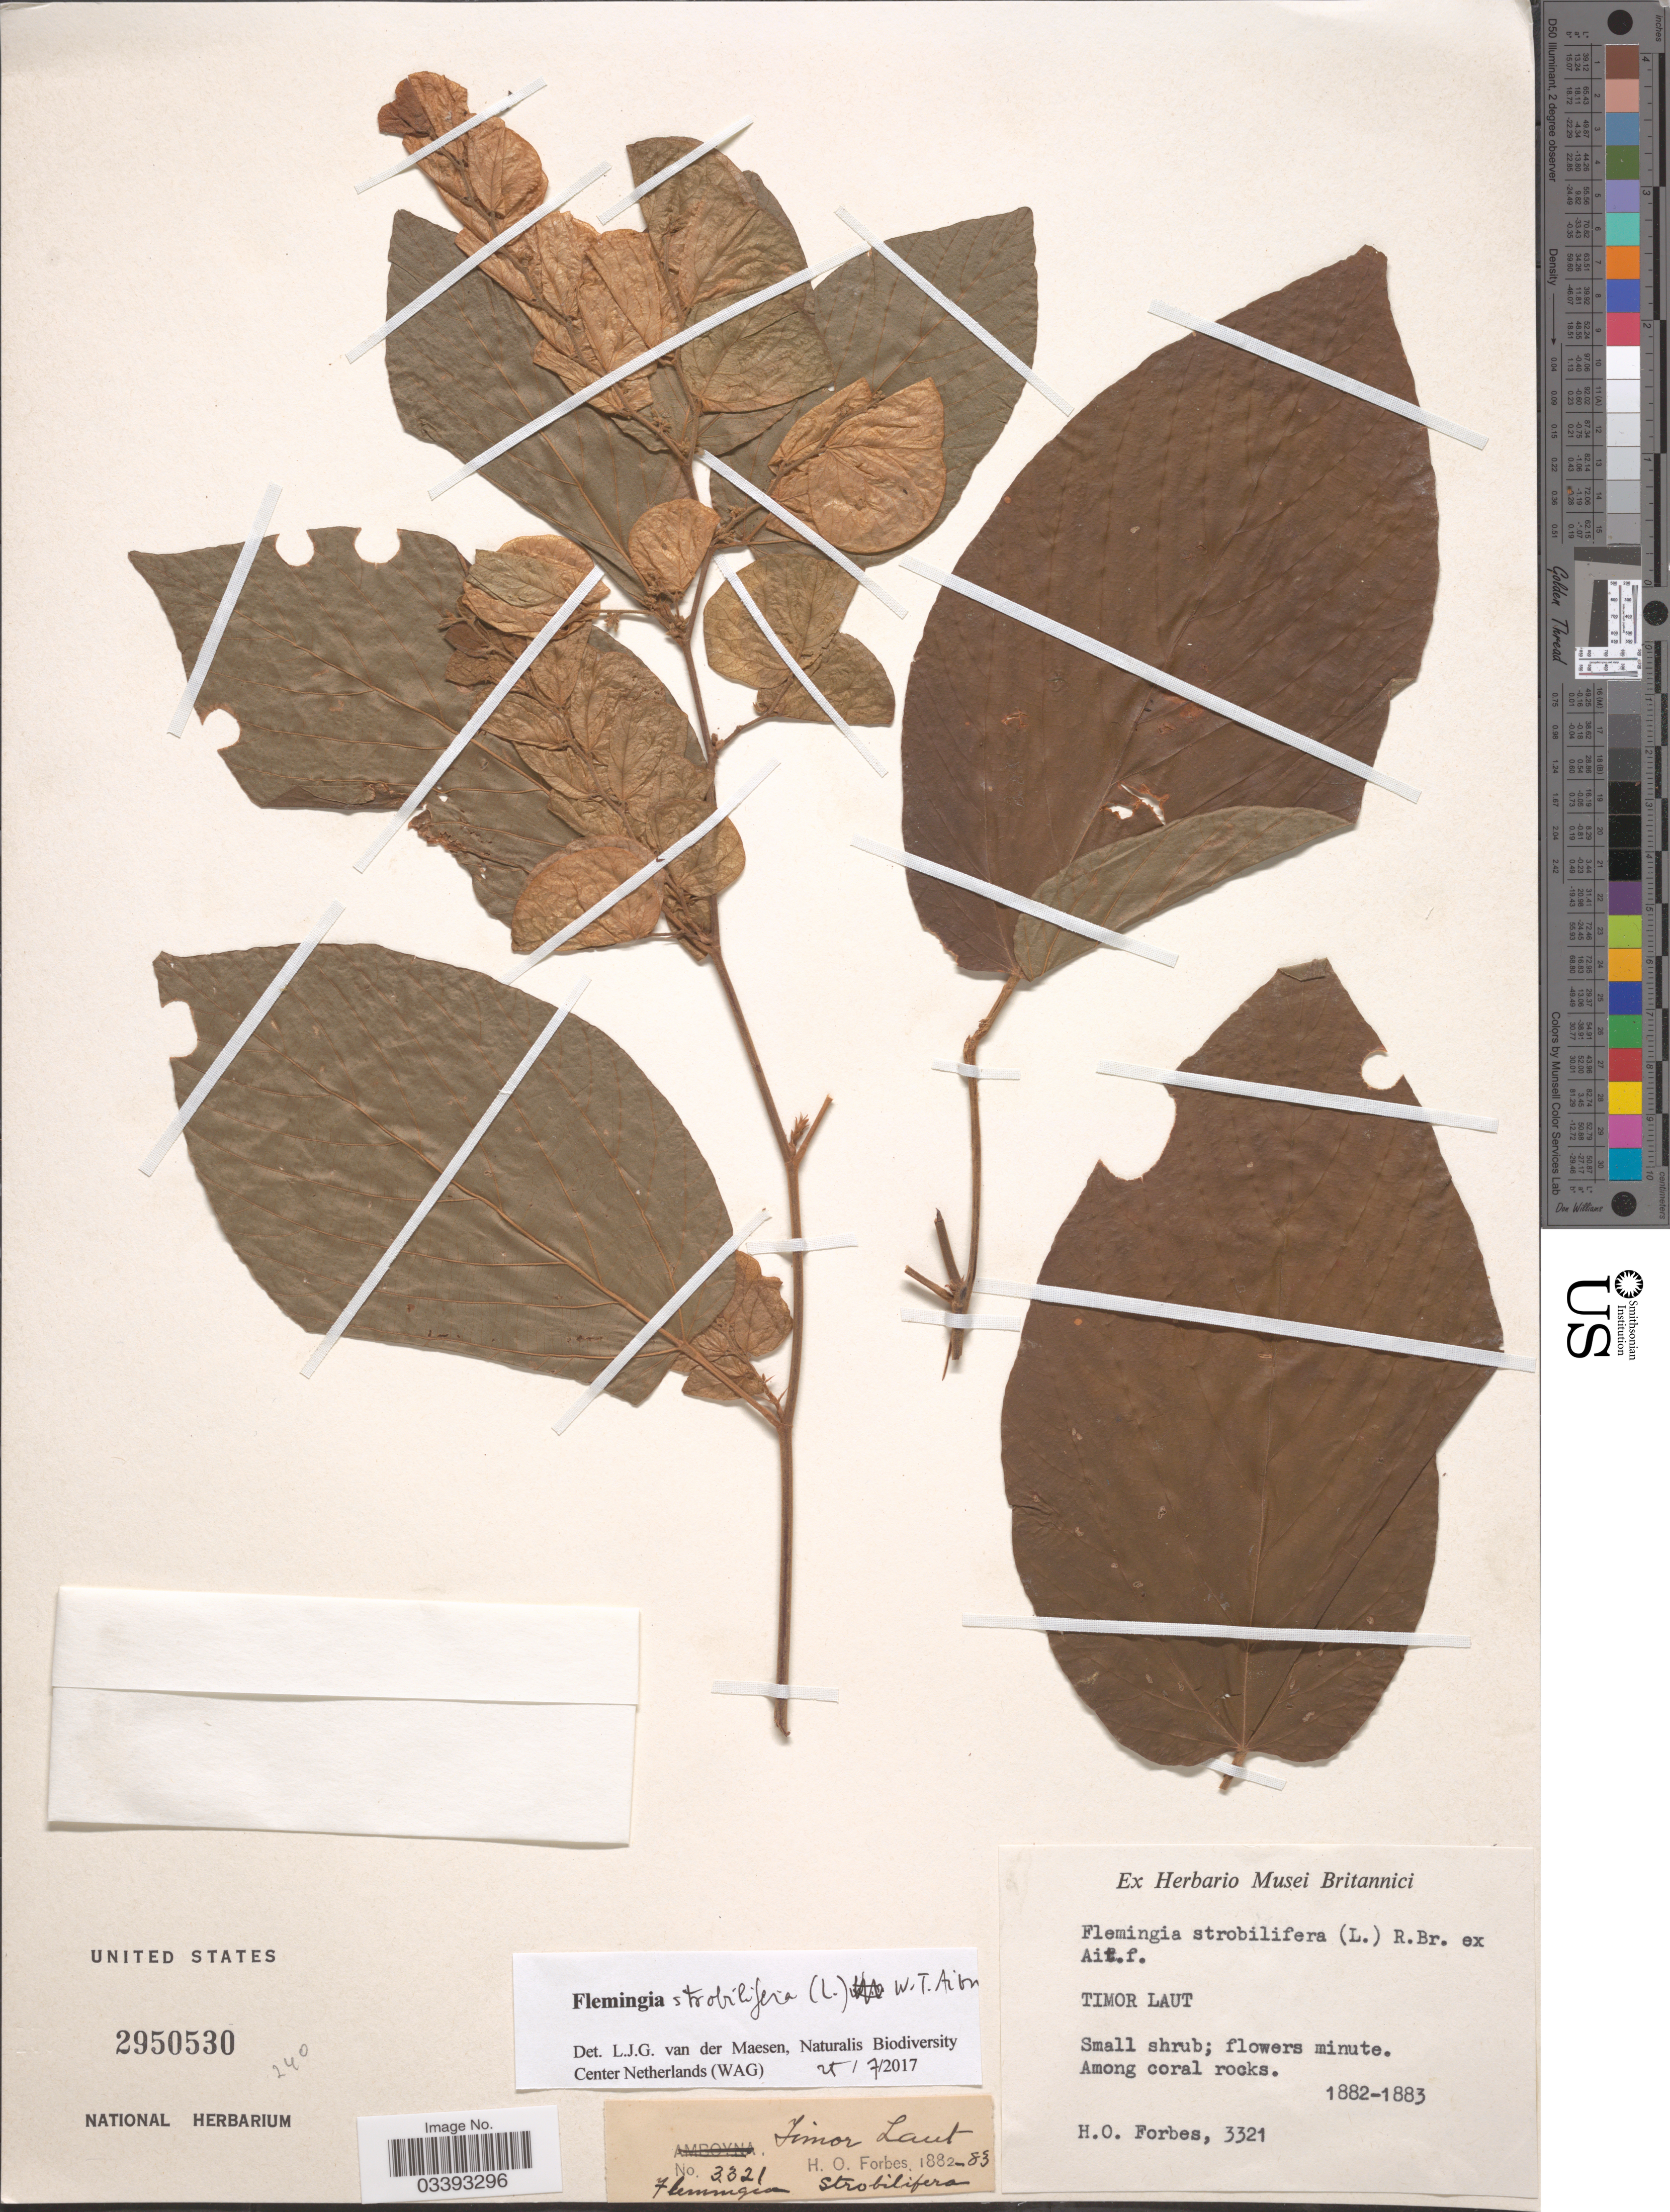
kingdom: Plantae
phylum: Tracheophyta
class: Magnoliopsida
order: Fabales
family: Fabaceae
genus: Flemingia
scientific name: Flemingia strobilifera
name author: (L.) W.T. Aiton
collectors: H. O. Forbes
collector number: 3321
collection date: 1882/1883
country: Indonesia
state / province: Nusa Tenggara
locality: Timor Laut.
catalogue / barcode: US 2950530